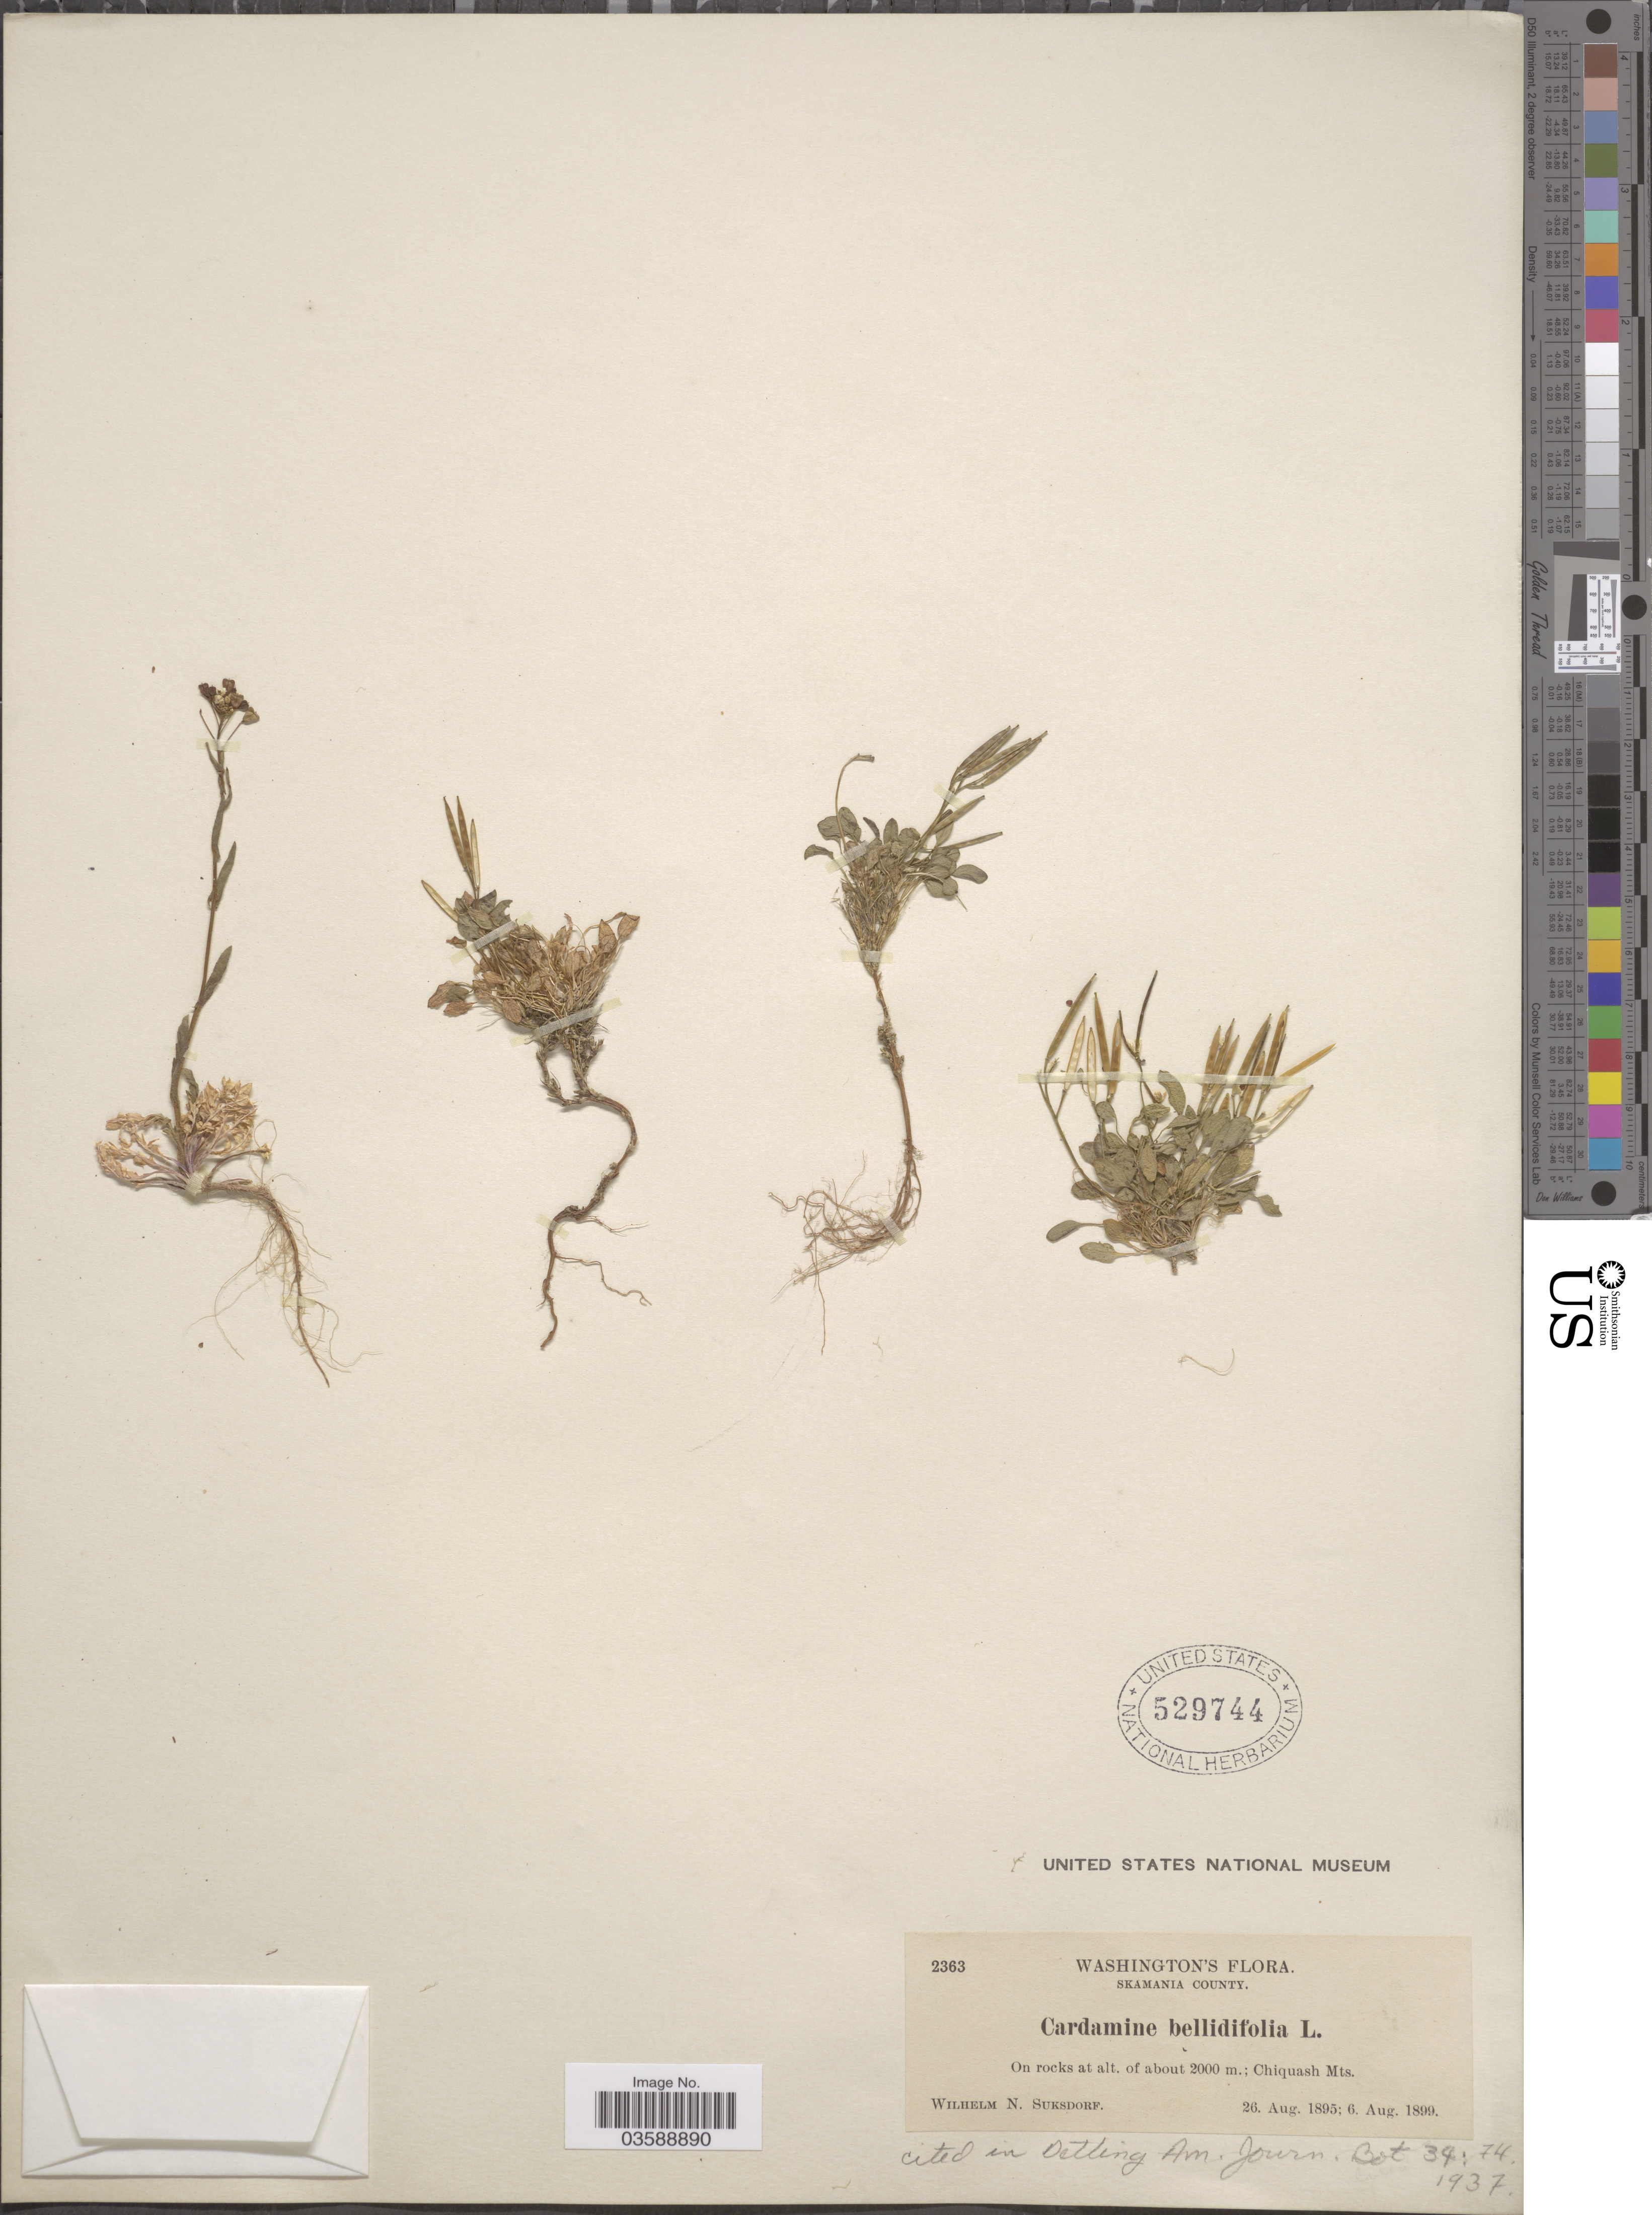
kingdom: Plantae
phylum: Tracheophyta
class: Magnoliopsida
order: Brassicales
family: Brassicaceae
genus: Cardamine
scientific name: Cardamine bellidifolia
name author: L.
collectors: W. N. Suksdorf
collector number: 2363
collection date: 1895-08-26/1899-08-06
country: United States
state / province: Washington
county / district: Skamania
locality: Skamania County. Chiquash Mts.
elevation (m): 2000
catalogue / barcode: US 529744